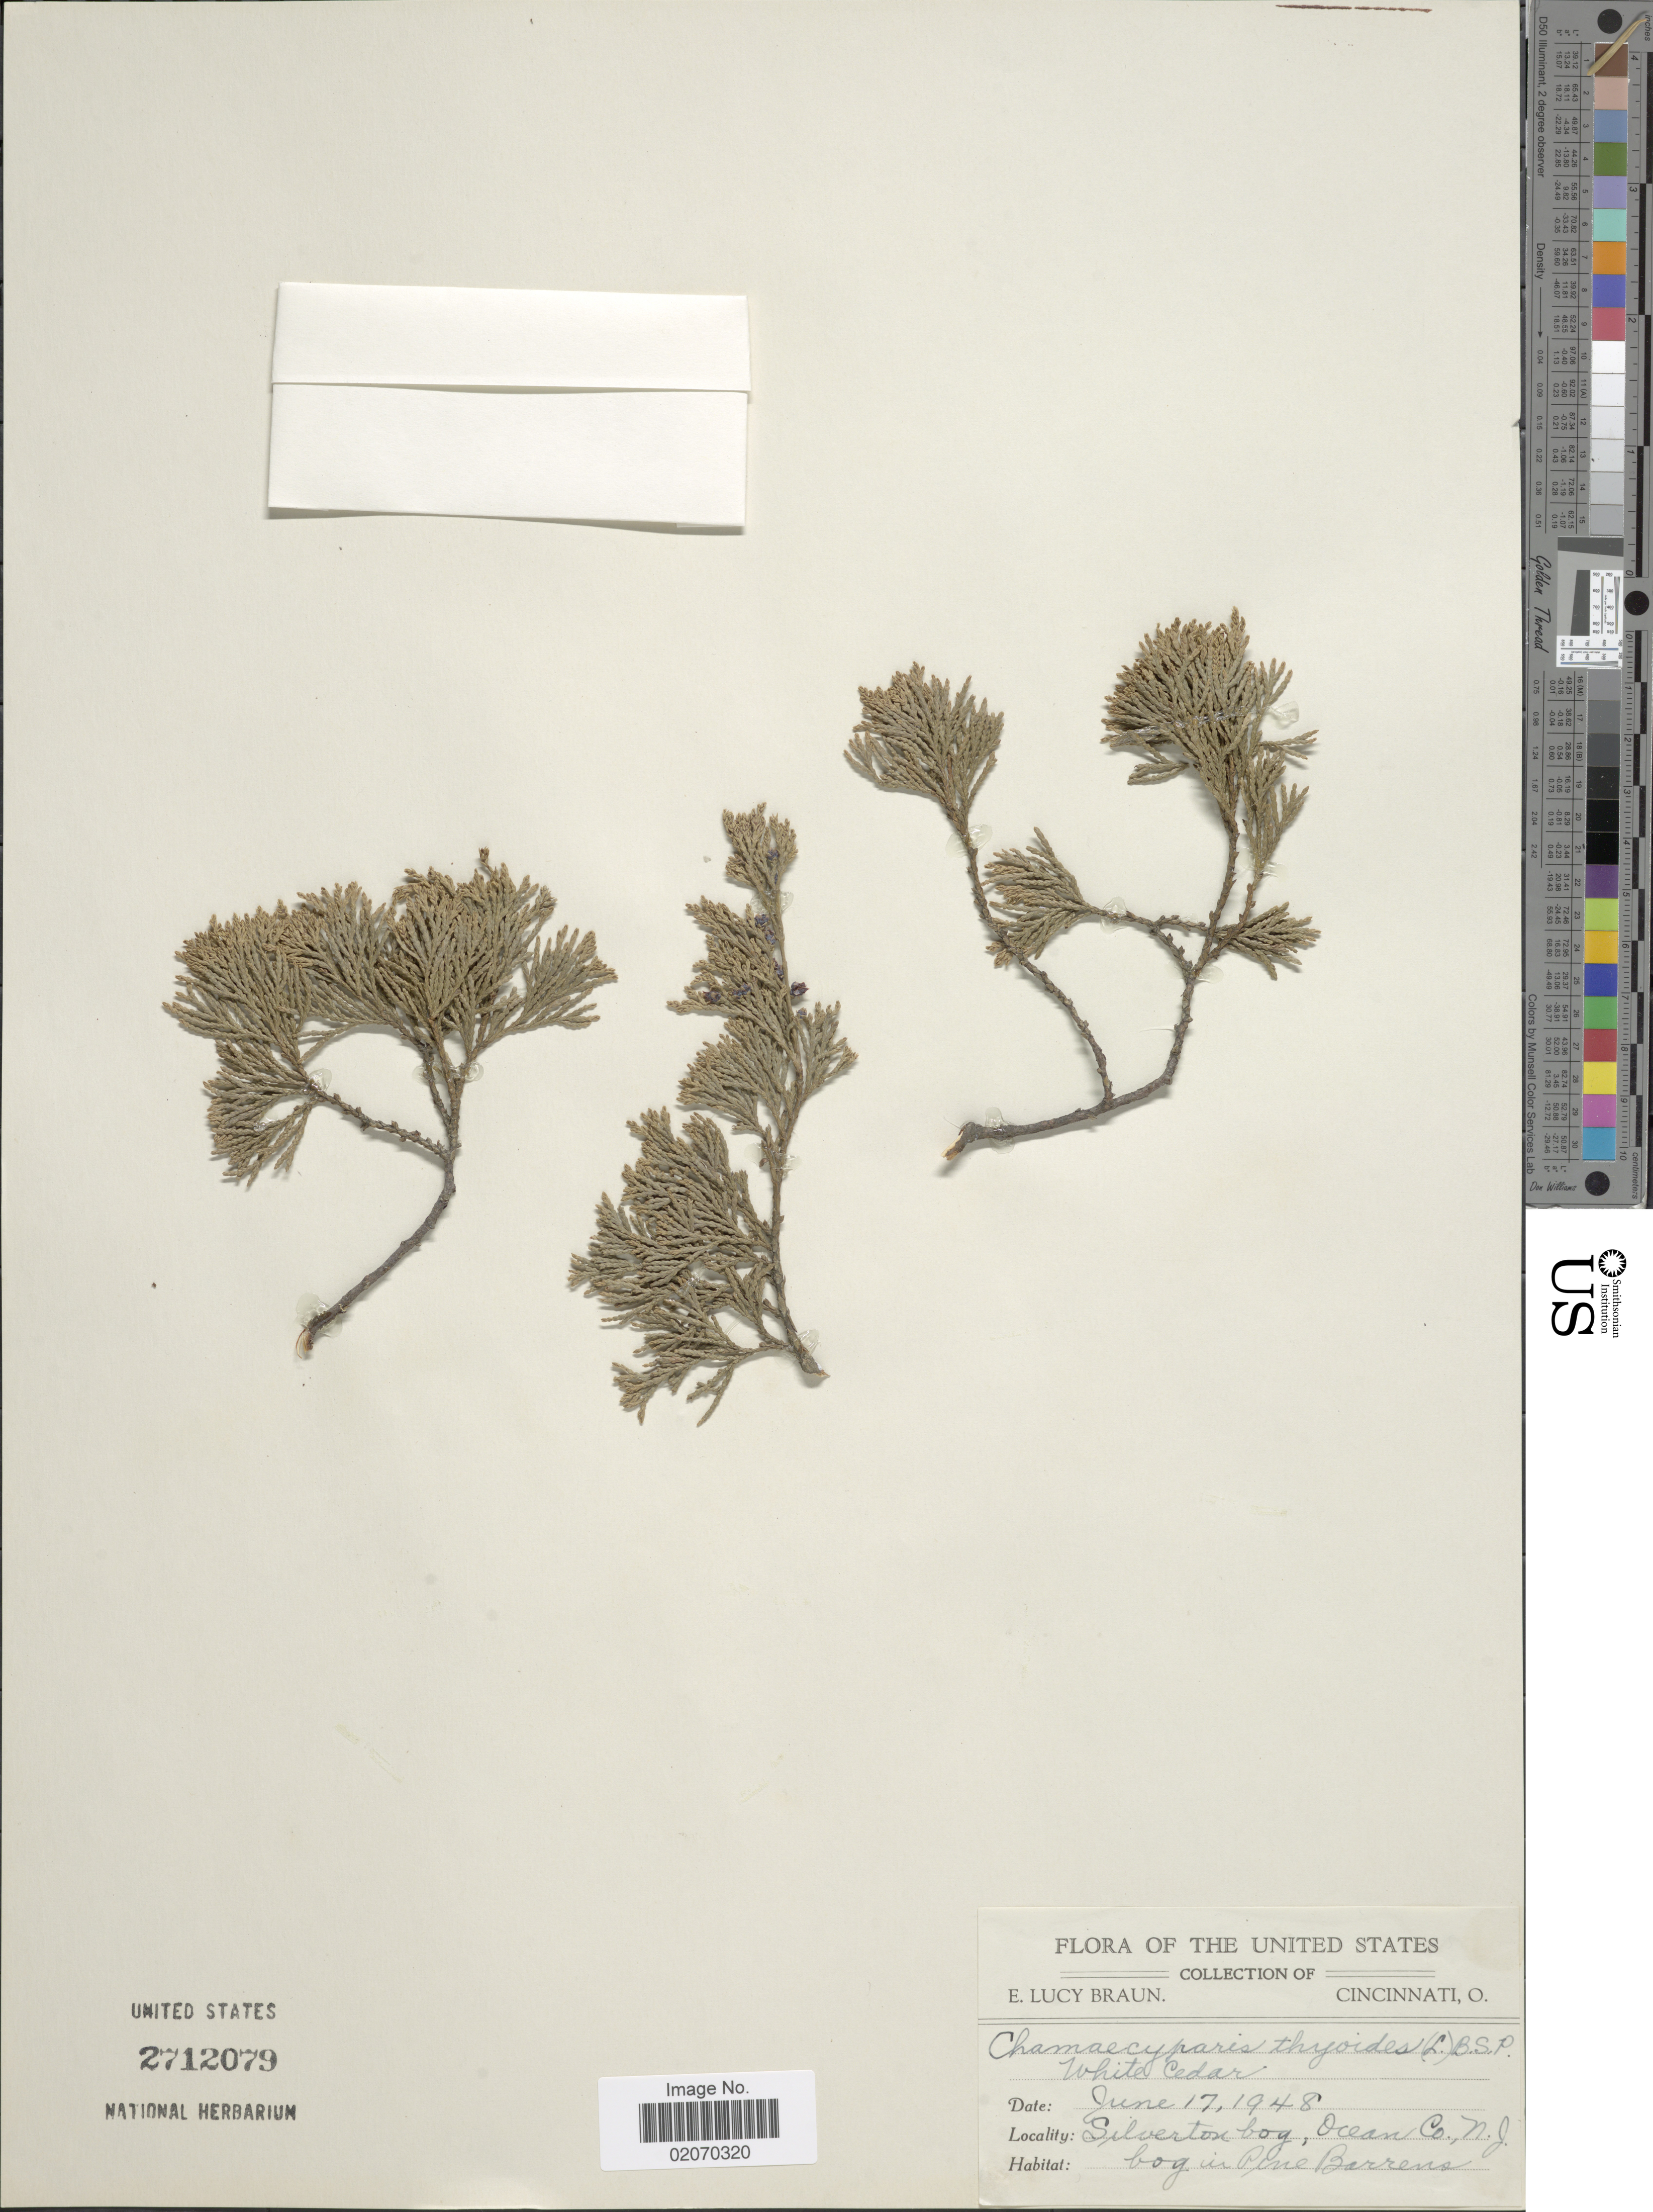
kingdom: Plantae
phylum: Tracheophyta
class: Pinopsida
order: Pinales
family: Cupressaceae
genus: Chamaecyparis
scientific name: Chamaecyparis thyoides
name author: (L.) Britton, Stearns & Poggenb.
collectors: E. L. Braun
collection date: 1948-06-17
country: United States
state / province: New Jersey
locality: Silverton bog, Ocean Co.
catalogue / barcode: US 2712079